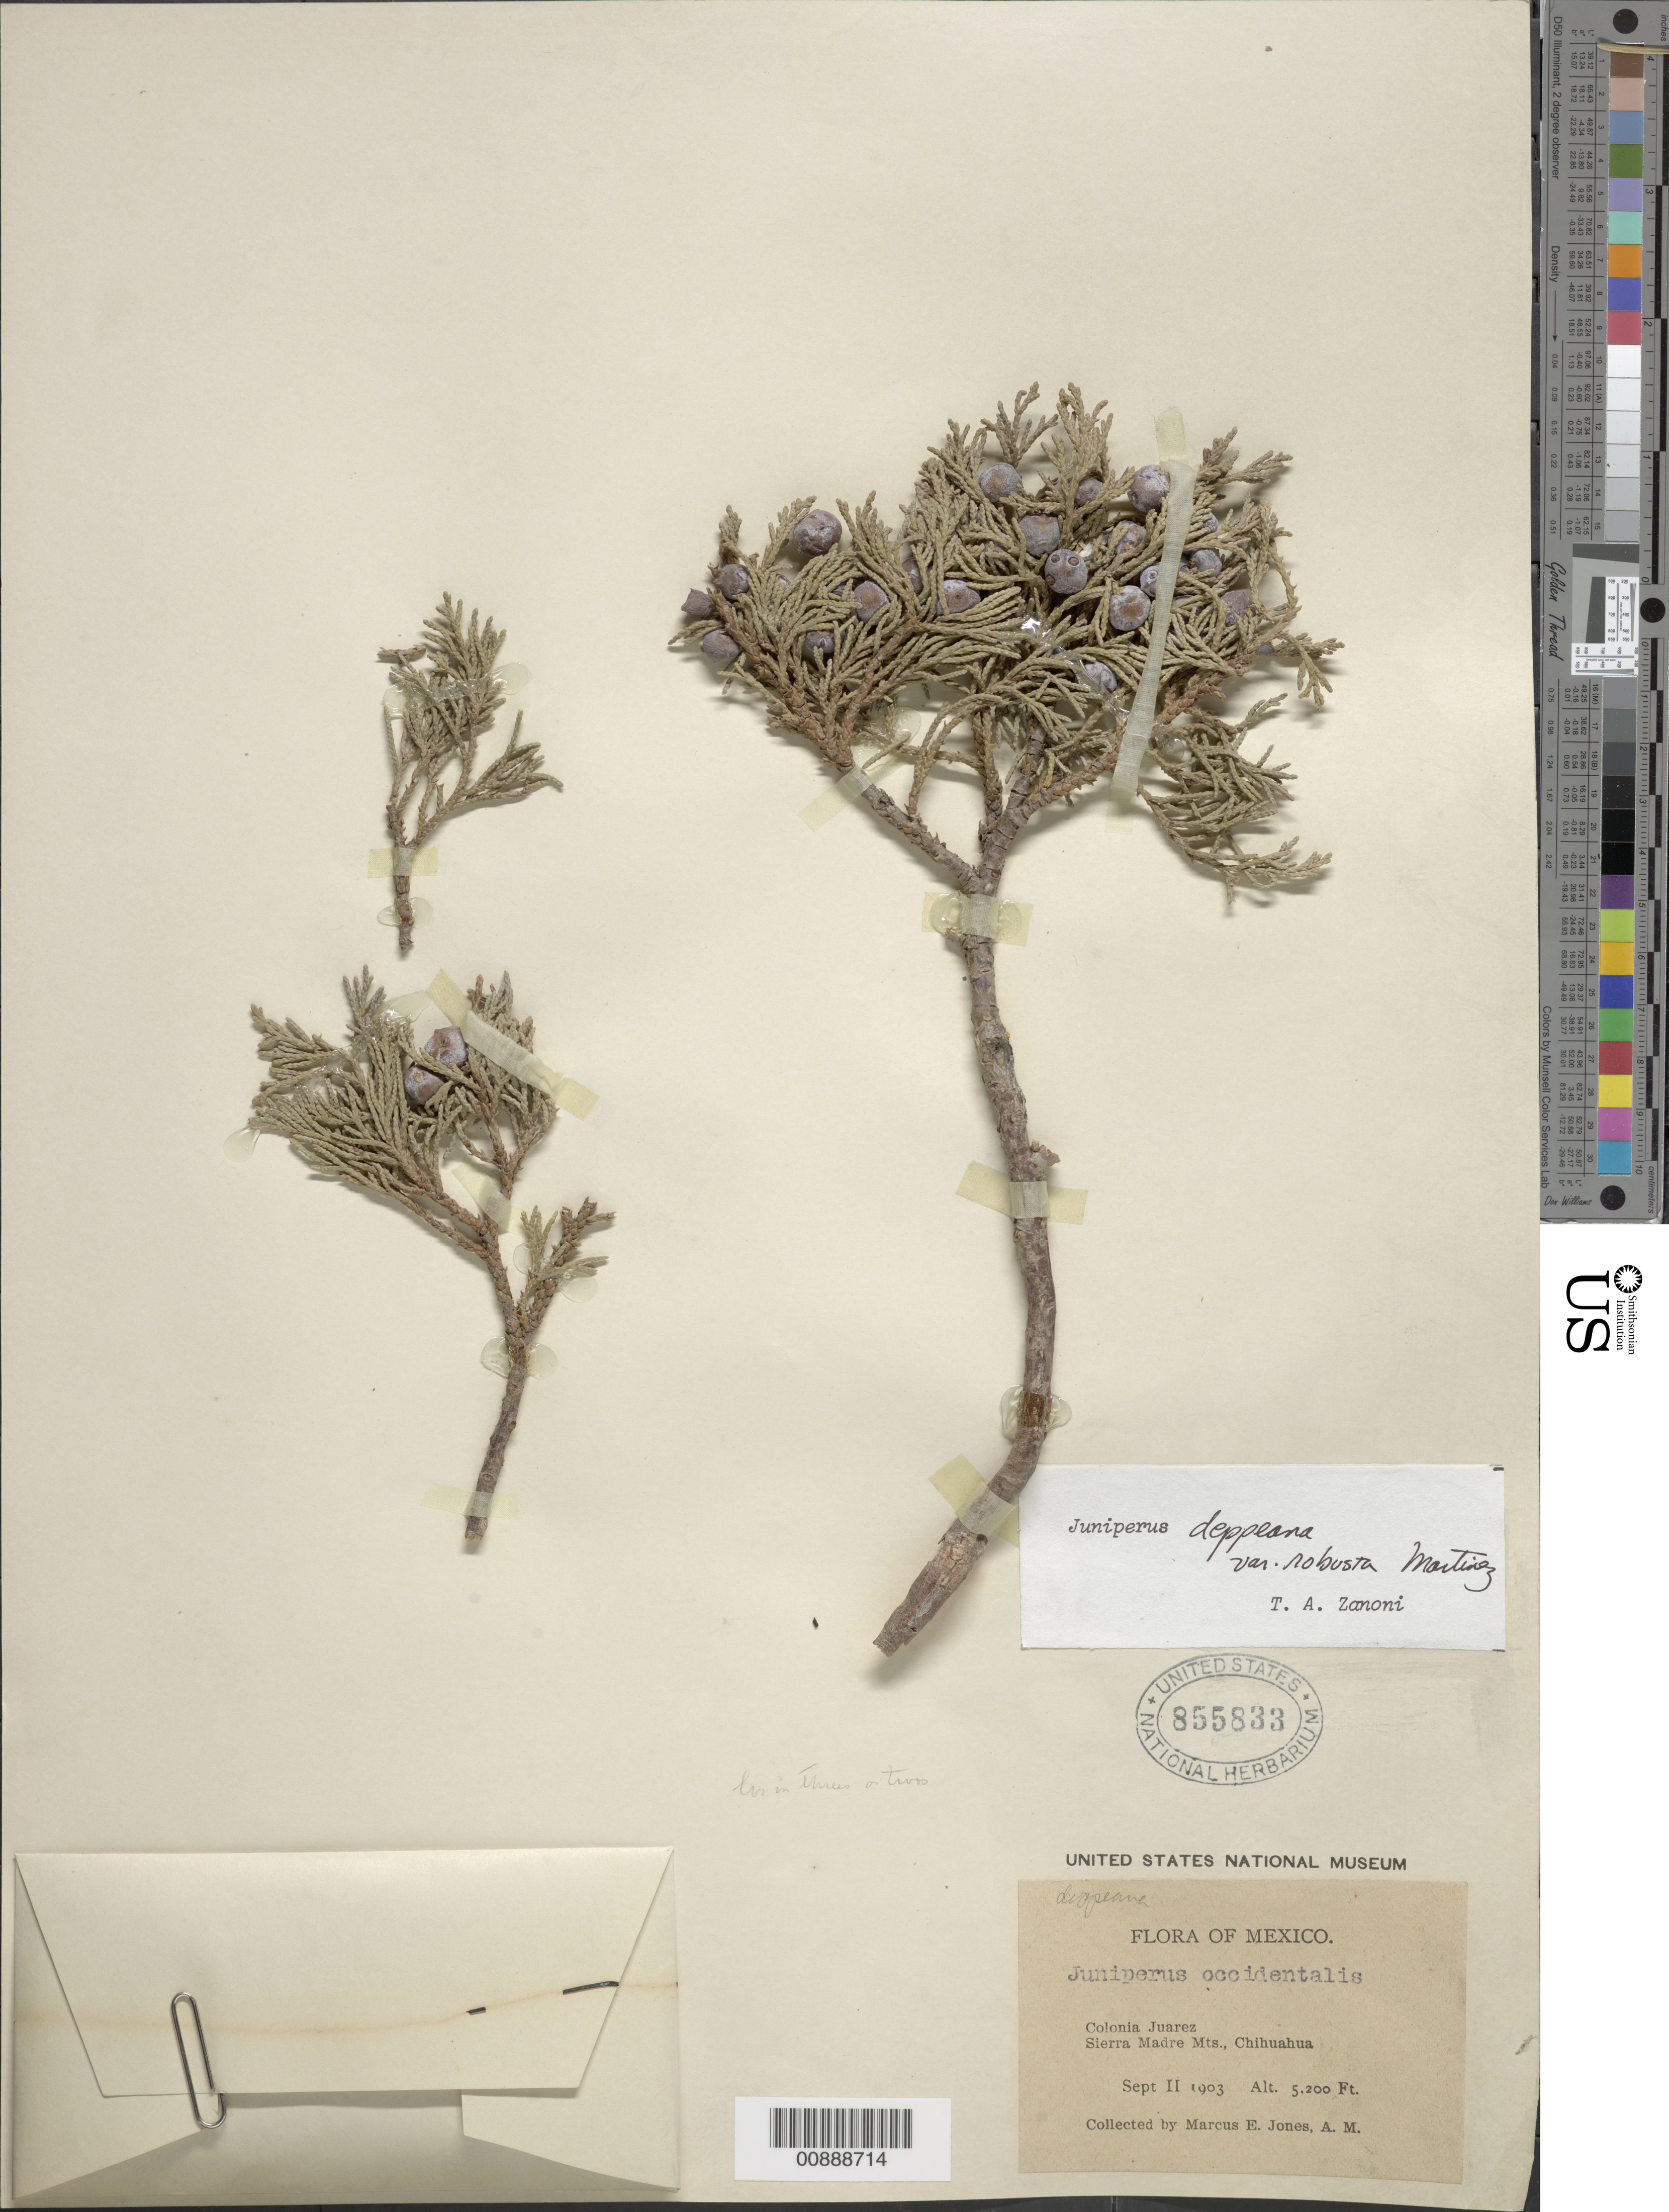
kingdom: Plantae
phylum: Tracheophyta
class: Pinopsida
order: Pinales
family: Cupressaceae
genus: Juniperus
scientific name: Juniperus deppeana var. robusta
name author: Martínez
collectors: M. E. Jones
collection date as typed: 11 Sep 1903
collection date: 1903-09-11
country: Mexico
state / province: Chihuahua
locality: Colonia Juárez, Sierra Madre Mts., Chihuahua.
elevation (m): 1585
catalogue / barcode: US 855833